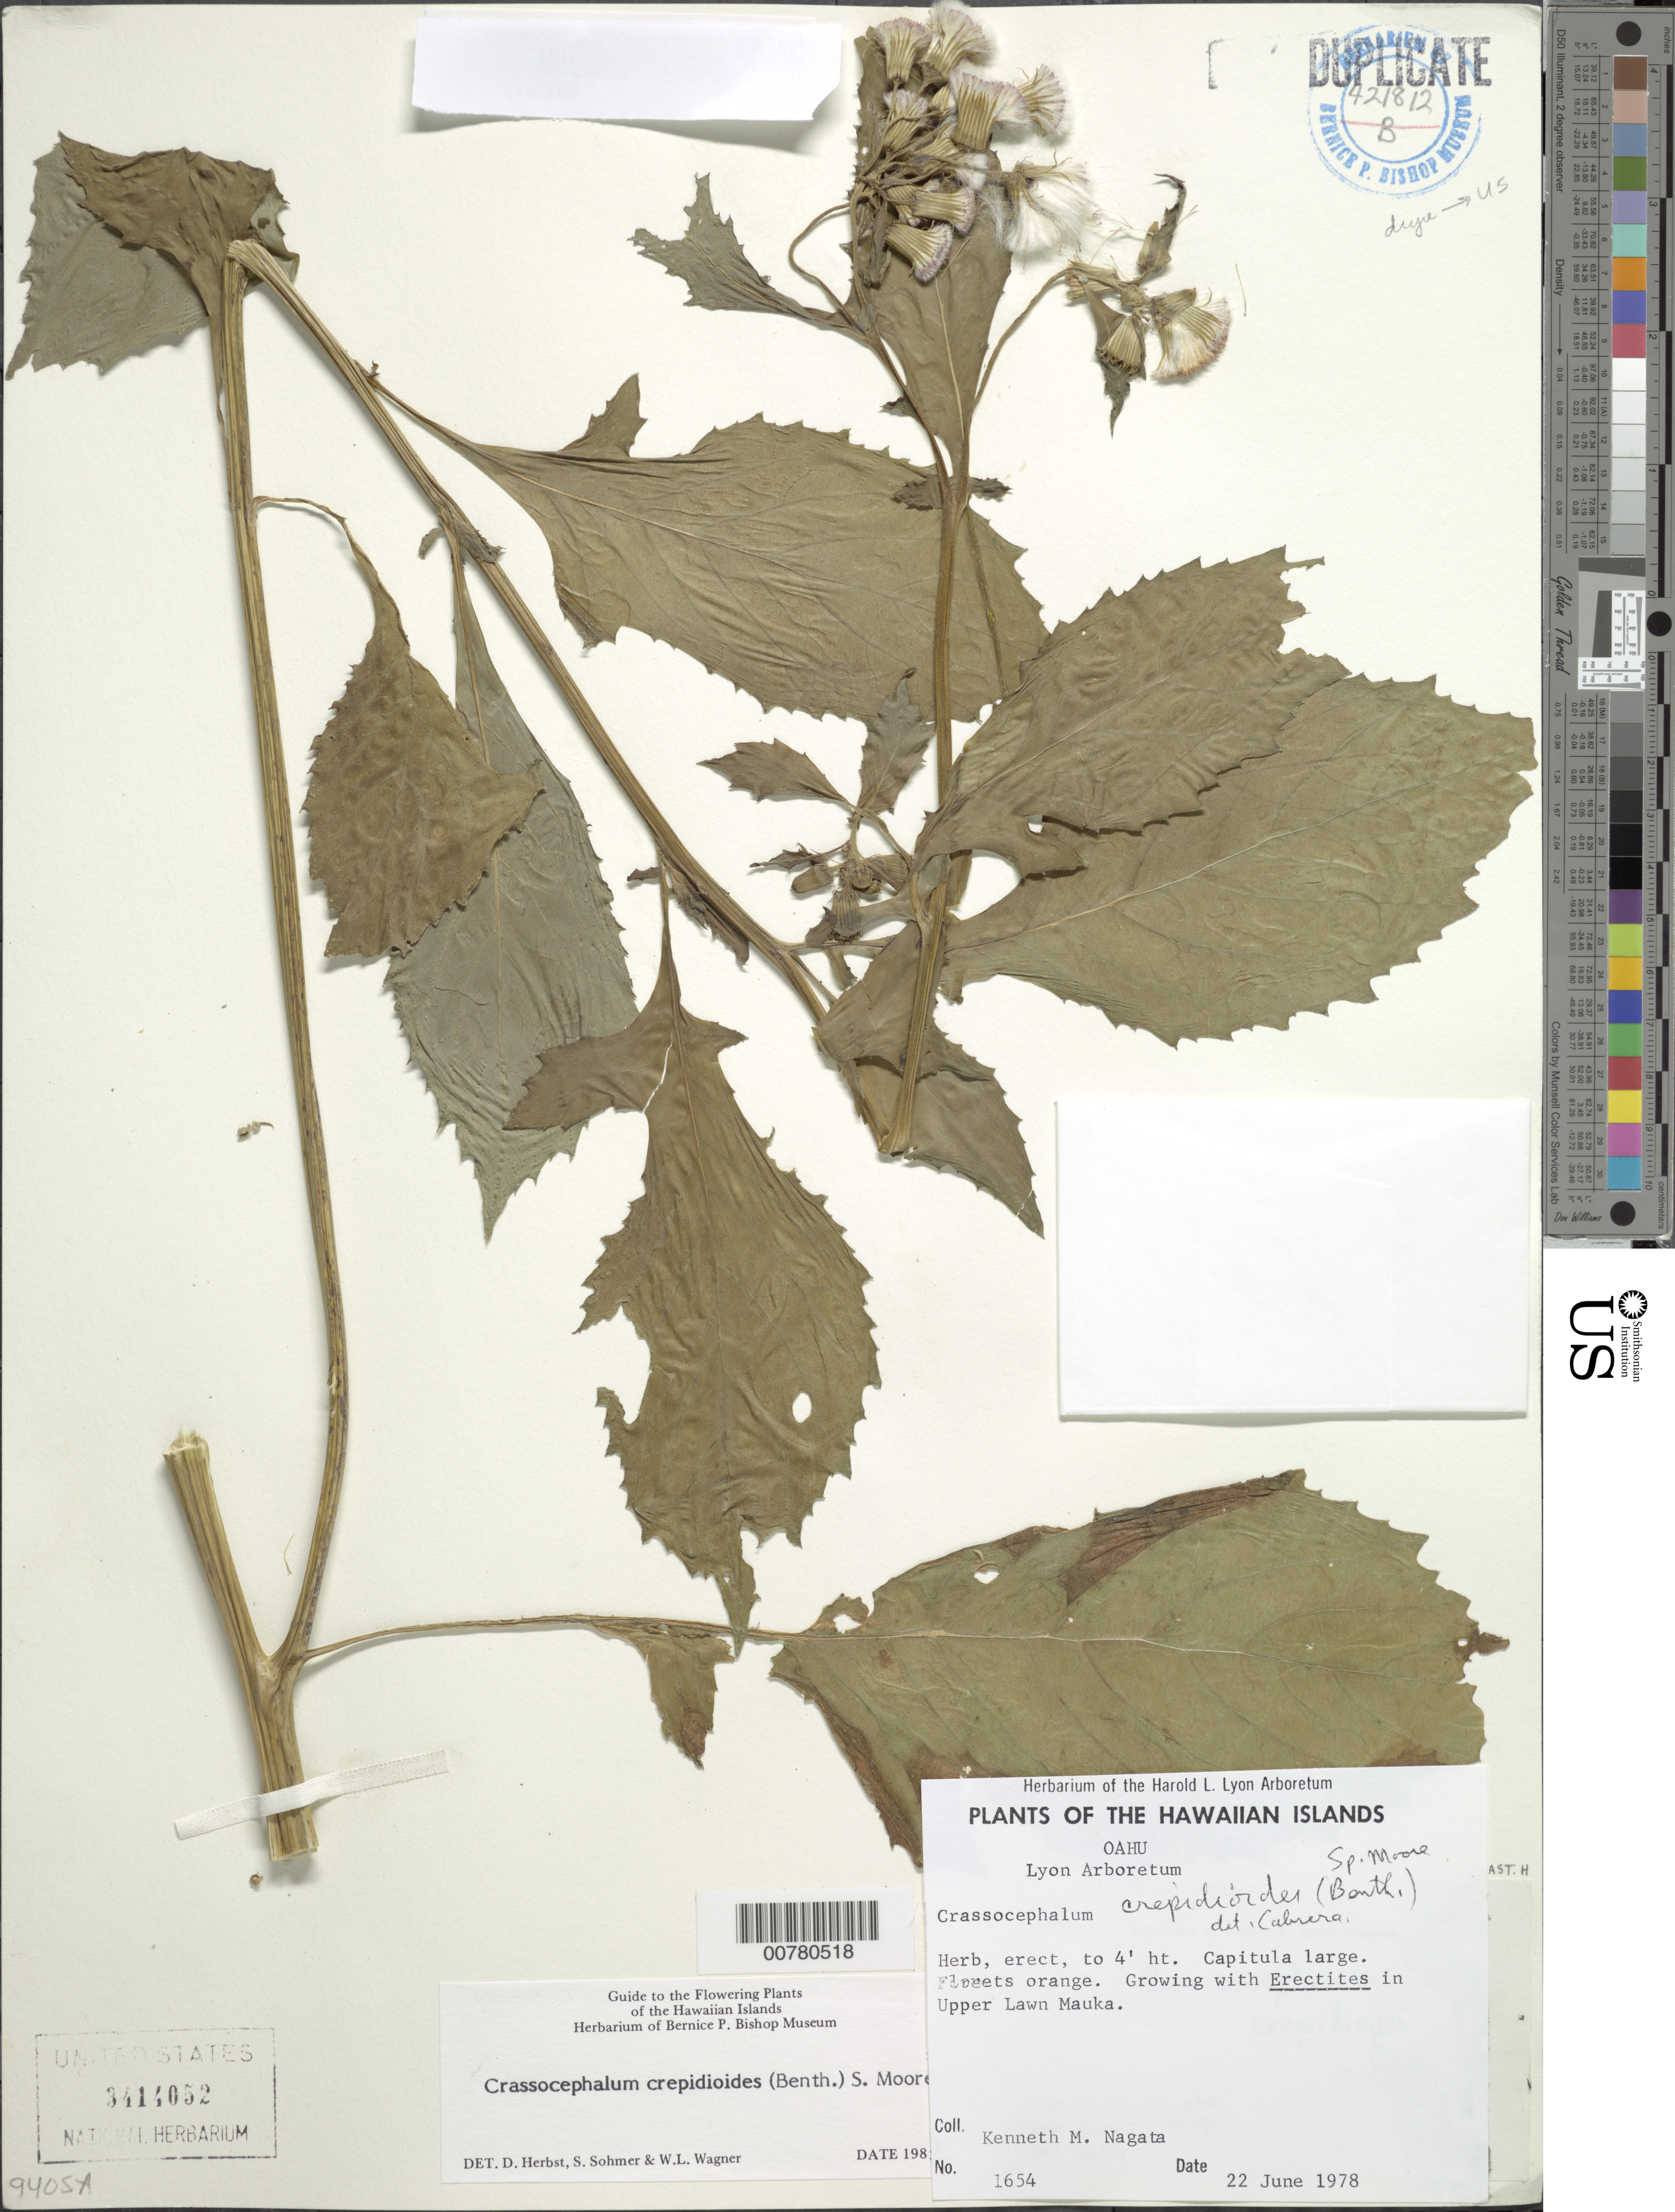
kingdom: Plantae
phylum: Tracheophyta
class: Magnoliopsida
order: Asterales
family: Asteraceae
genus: Crassocephalum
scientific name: Crassocephalum crepidioides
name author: (Benth.) S. Moore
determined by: Wagner, W. L.; Herbst, D. R.; Sohmer, S. H.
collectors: K. Nagata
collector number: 1654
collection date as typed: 22 Jun 1978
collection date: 1978-06-22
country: United States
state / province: Hawaii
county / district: Honolulu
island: Oahu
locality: Lyon Arboretum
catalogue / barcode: US 3414052